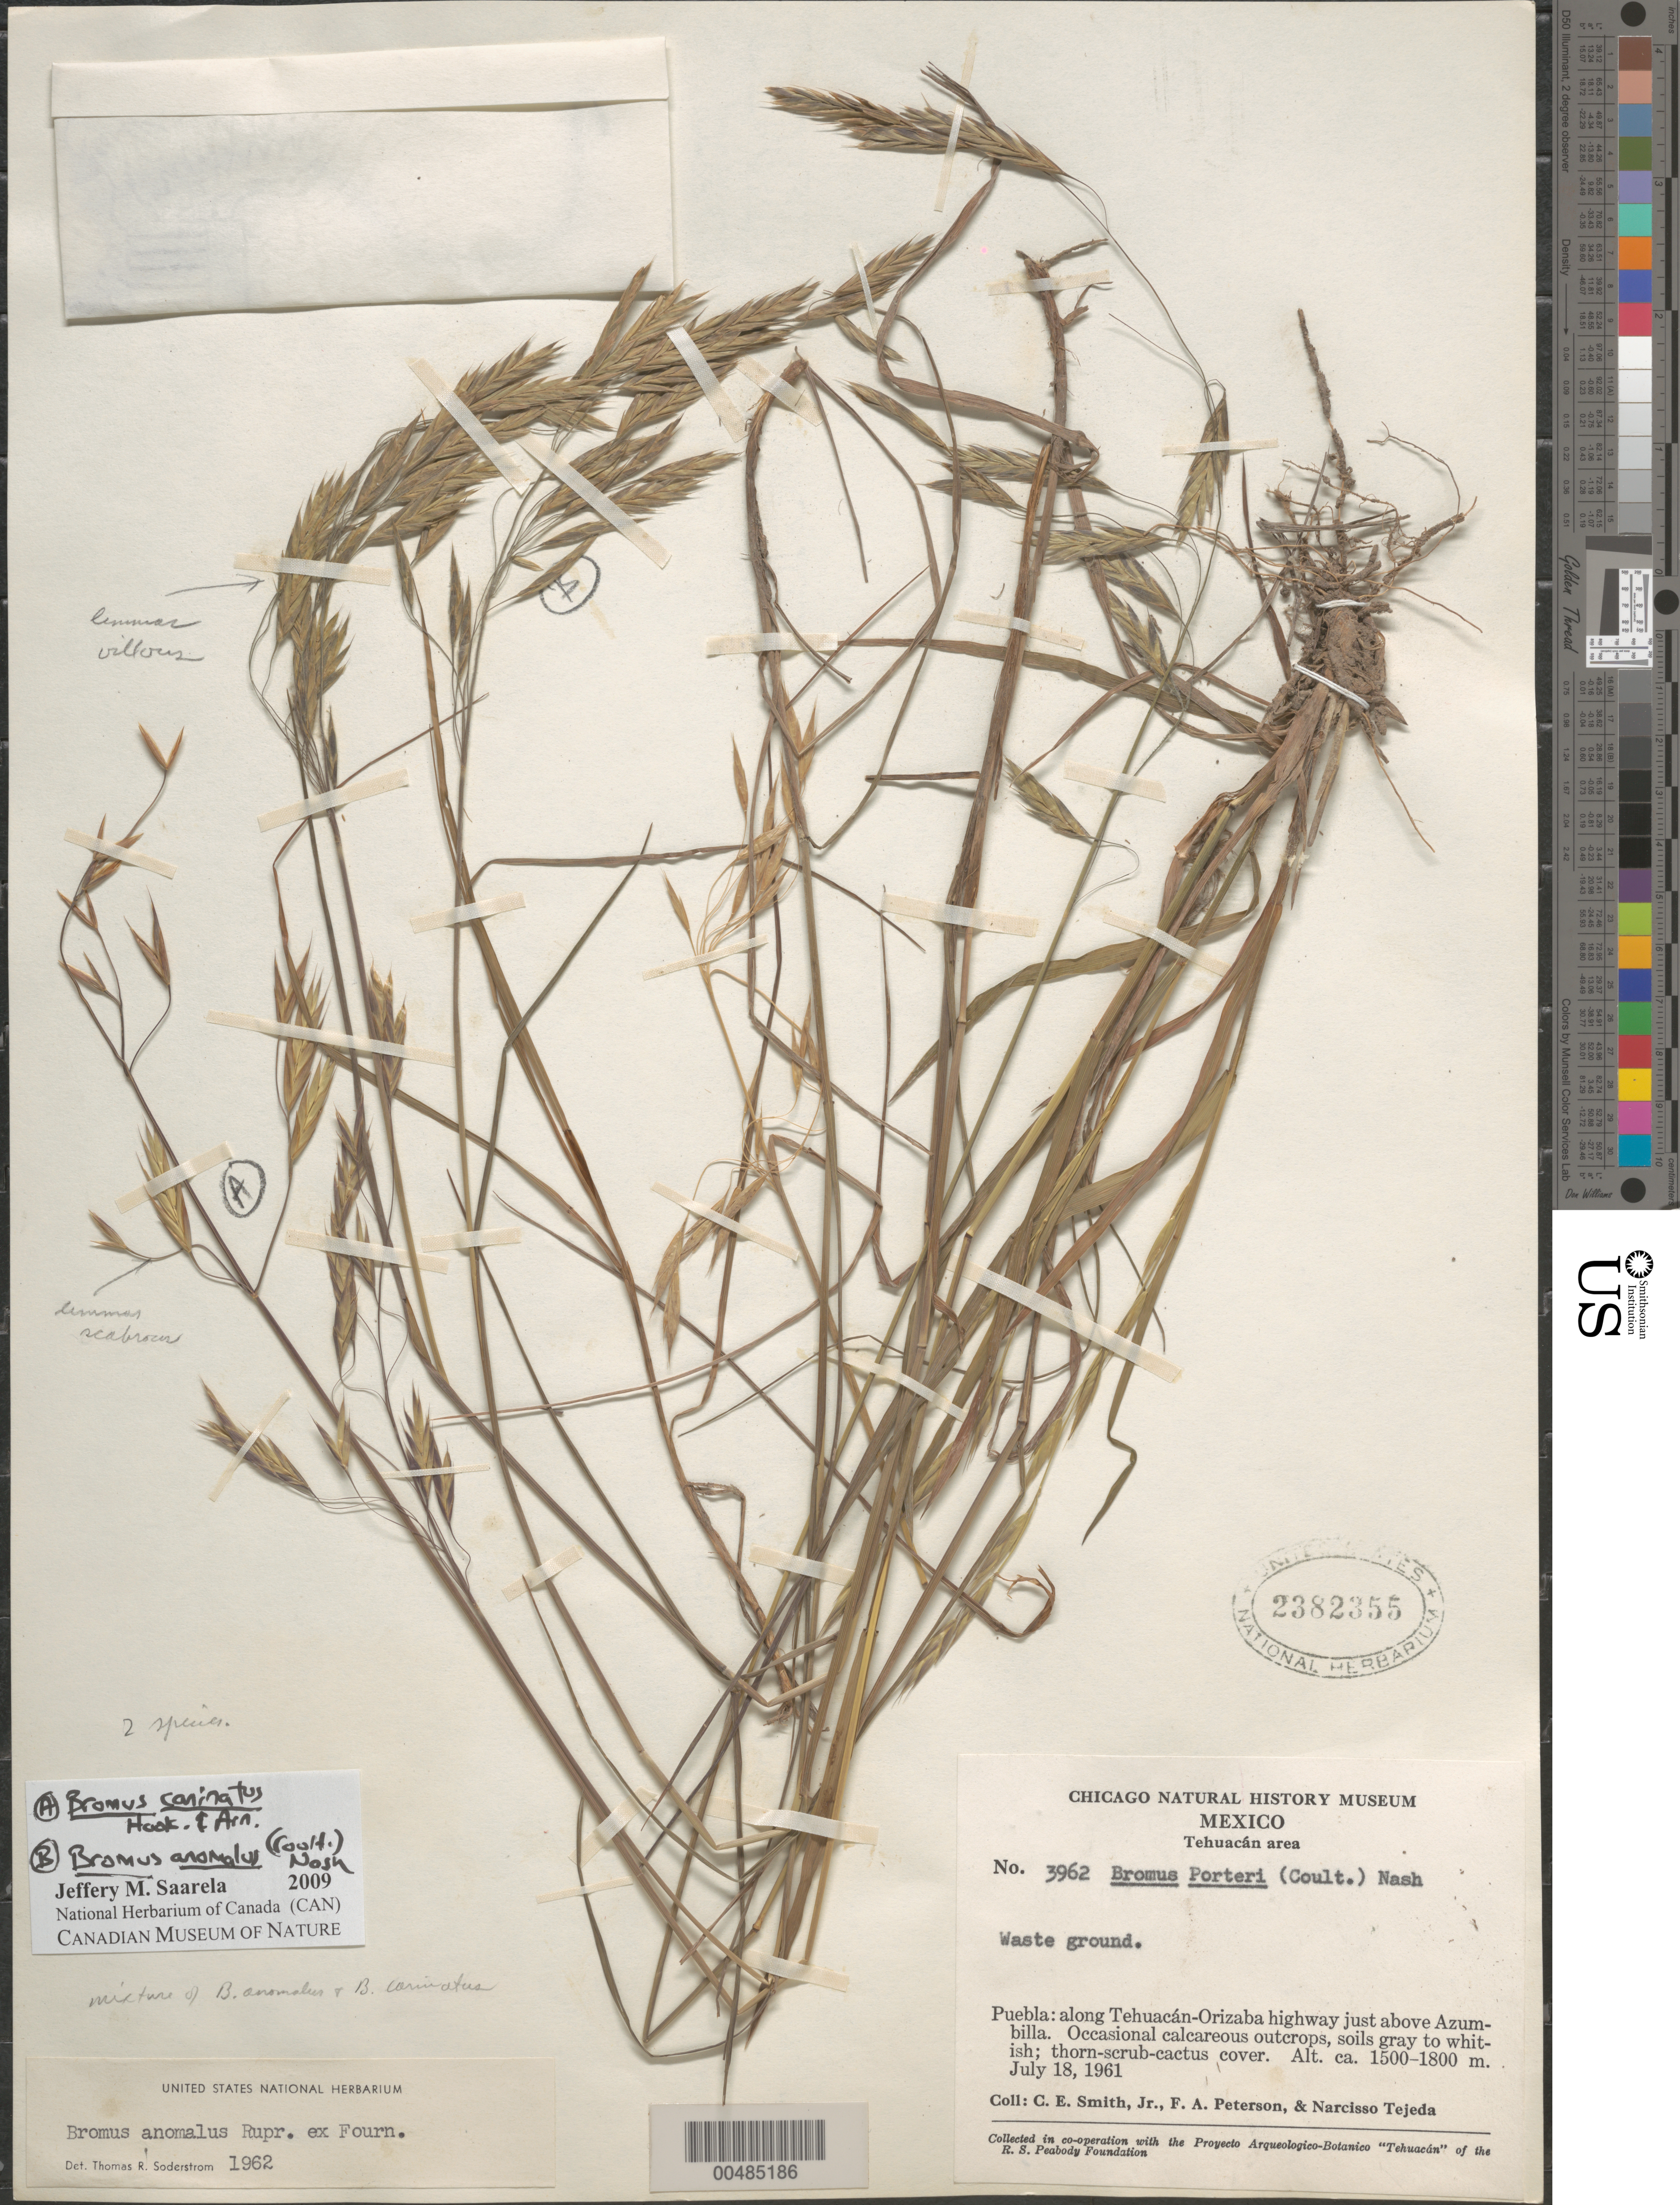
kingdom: Plantae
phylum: Tracheophyta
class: Liliopsida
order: Poales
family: Poaceae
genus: Bromus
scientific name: Bromus carinatus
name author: Hook. & Arn.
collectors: C. E. Smith Jr., F. A. Peterson & N. Tejeda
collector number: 3962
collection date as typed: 18 Jul 1961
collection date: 1961-07-18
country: Mexico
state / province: México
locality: Tehuacán area, along Tehuacán - Orizaba highway just above Azumbilla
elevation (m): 1500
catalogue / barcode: US 2382355